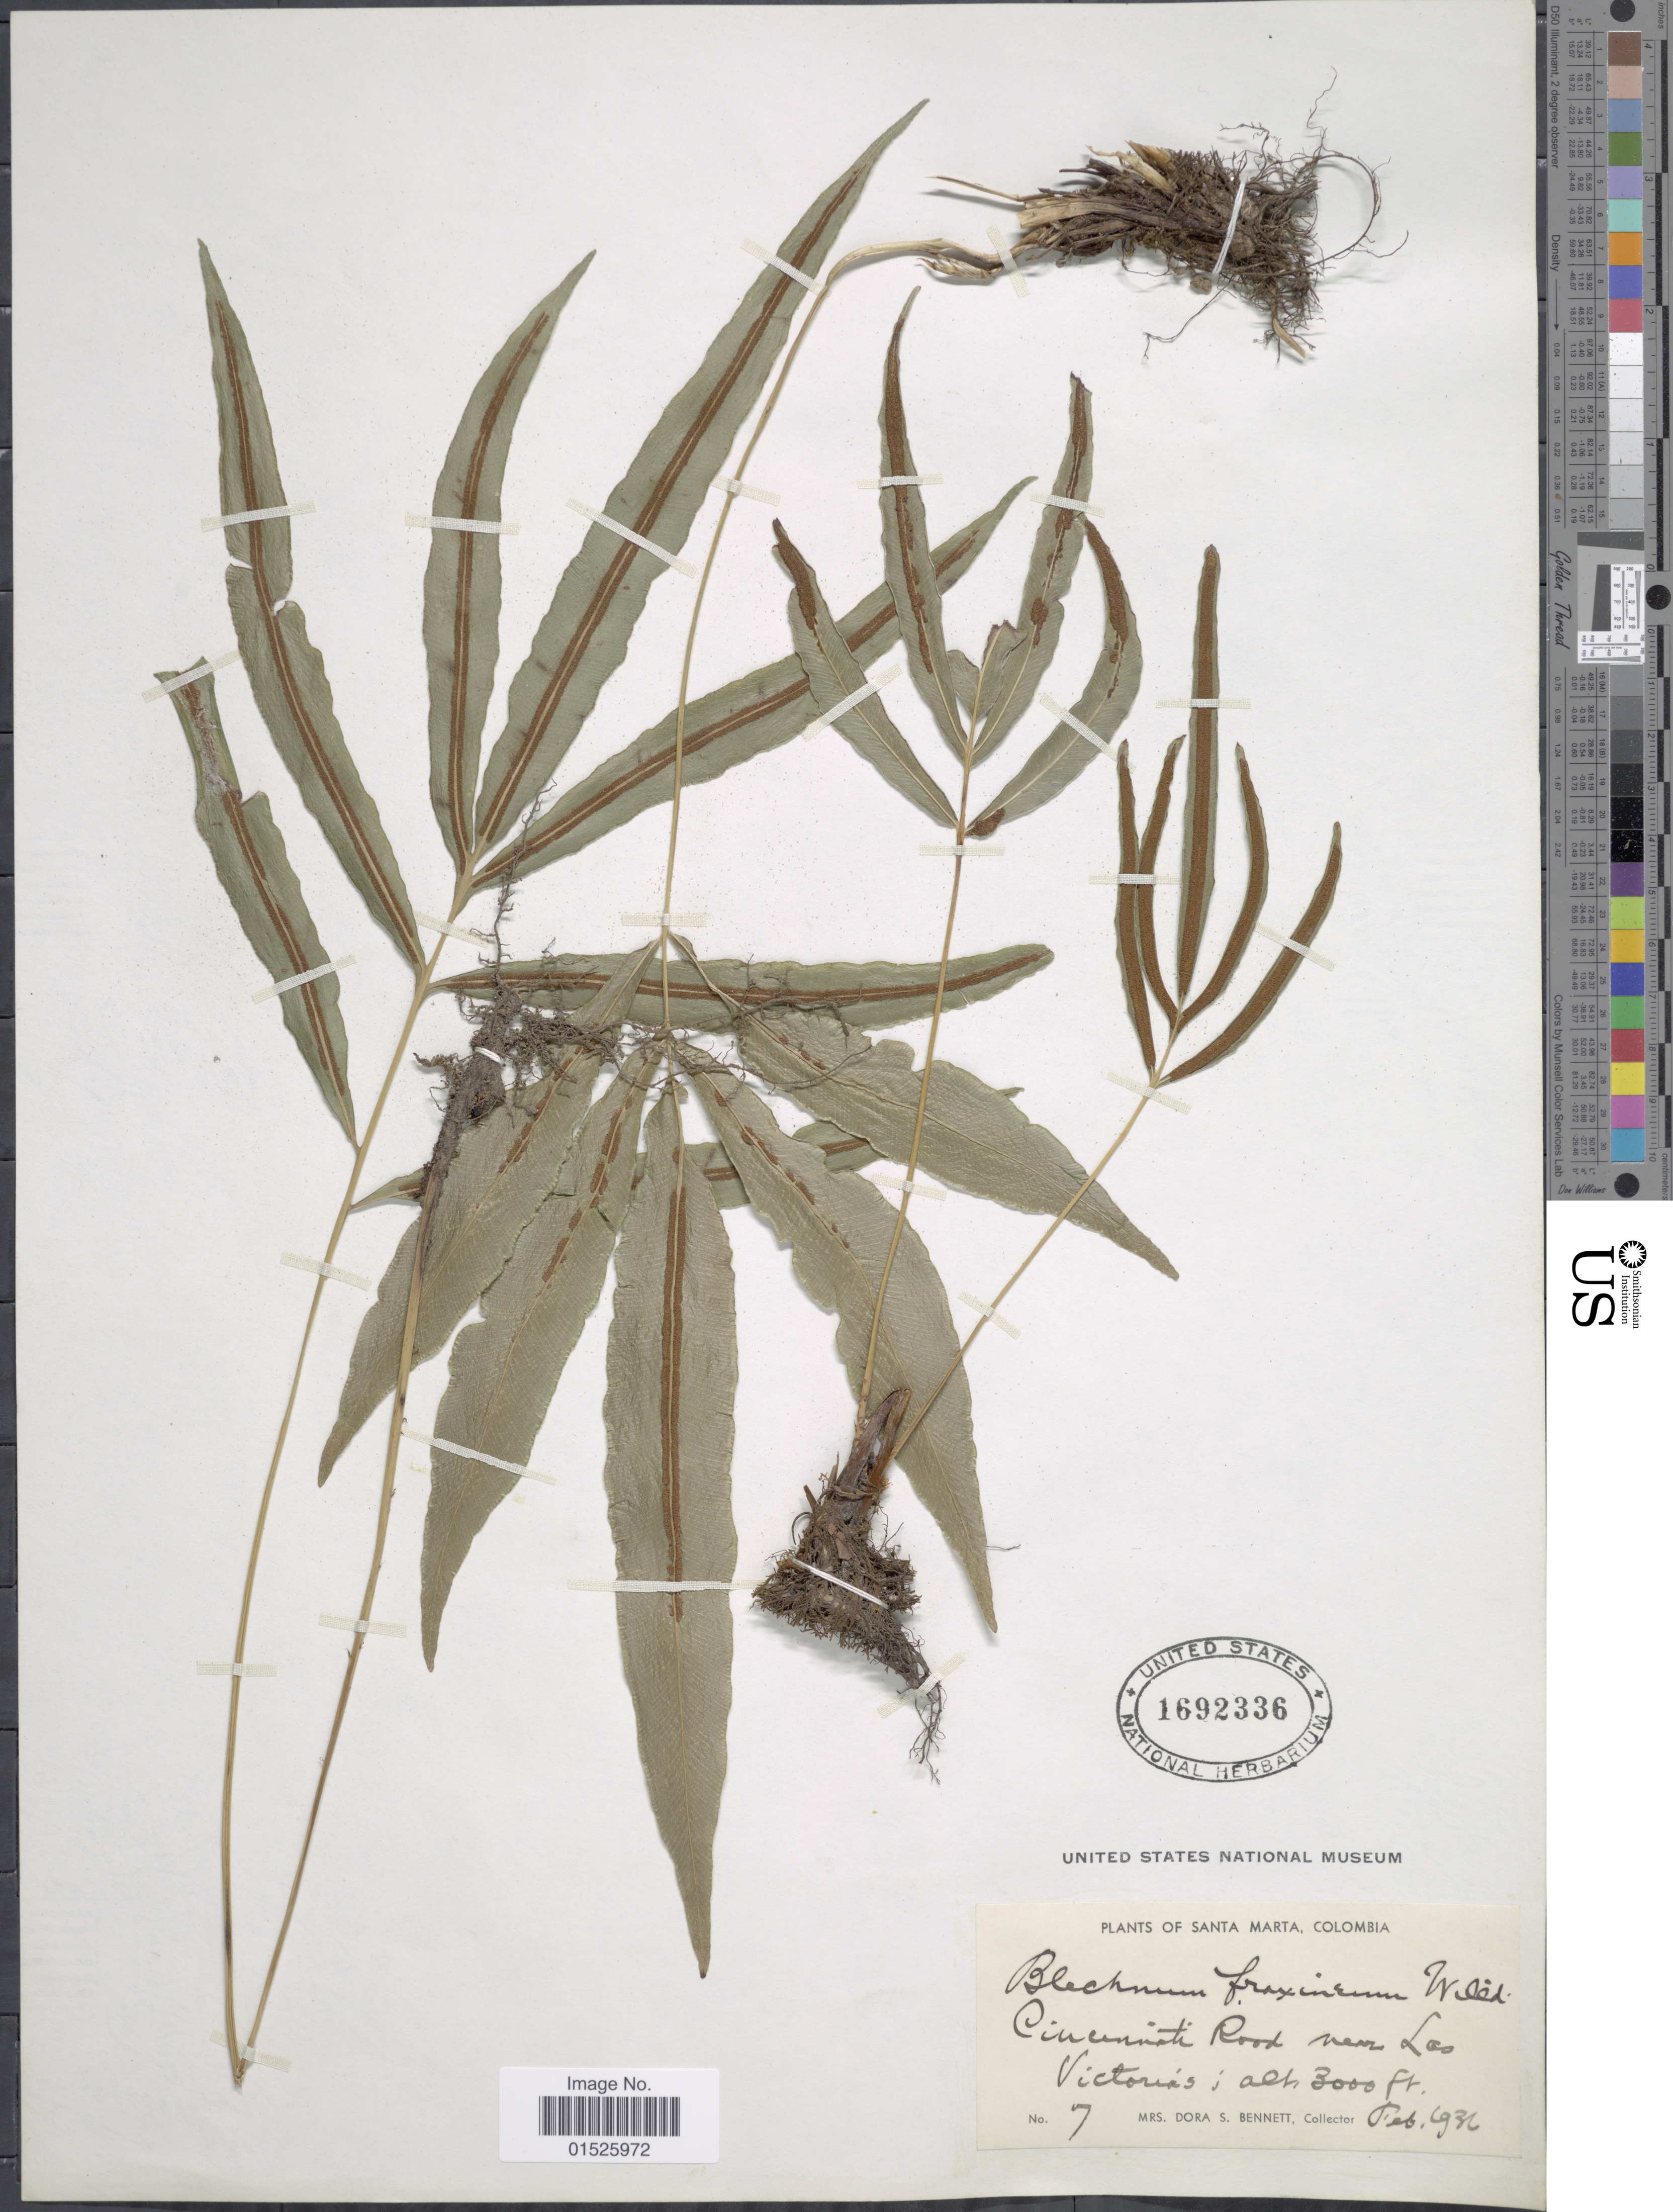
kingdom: Plantae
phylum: Tracheophyta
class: Polypodiopsida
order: Polypodiales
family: Blechnaceae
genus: Blechnum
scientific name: Blechnum x fraxineum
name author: Willd.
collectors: D. Bennett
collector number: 7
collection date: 1936-02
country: Colombia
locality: Santa Marta, Colombia. Cincinnati Road near Las Victoria's.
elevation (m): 914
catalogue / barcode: US 1692336